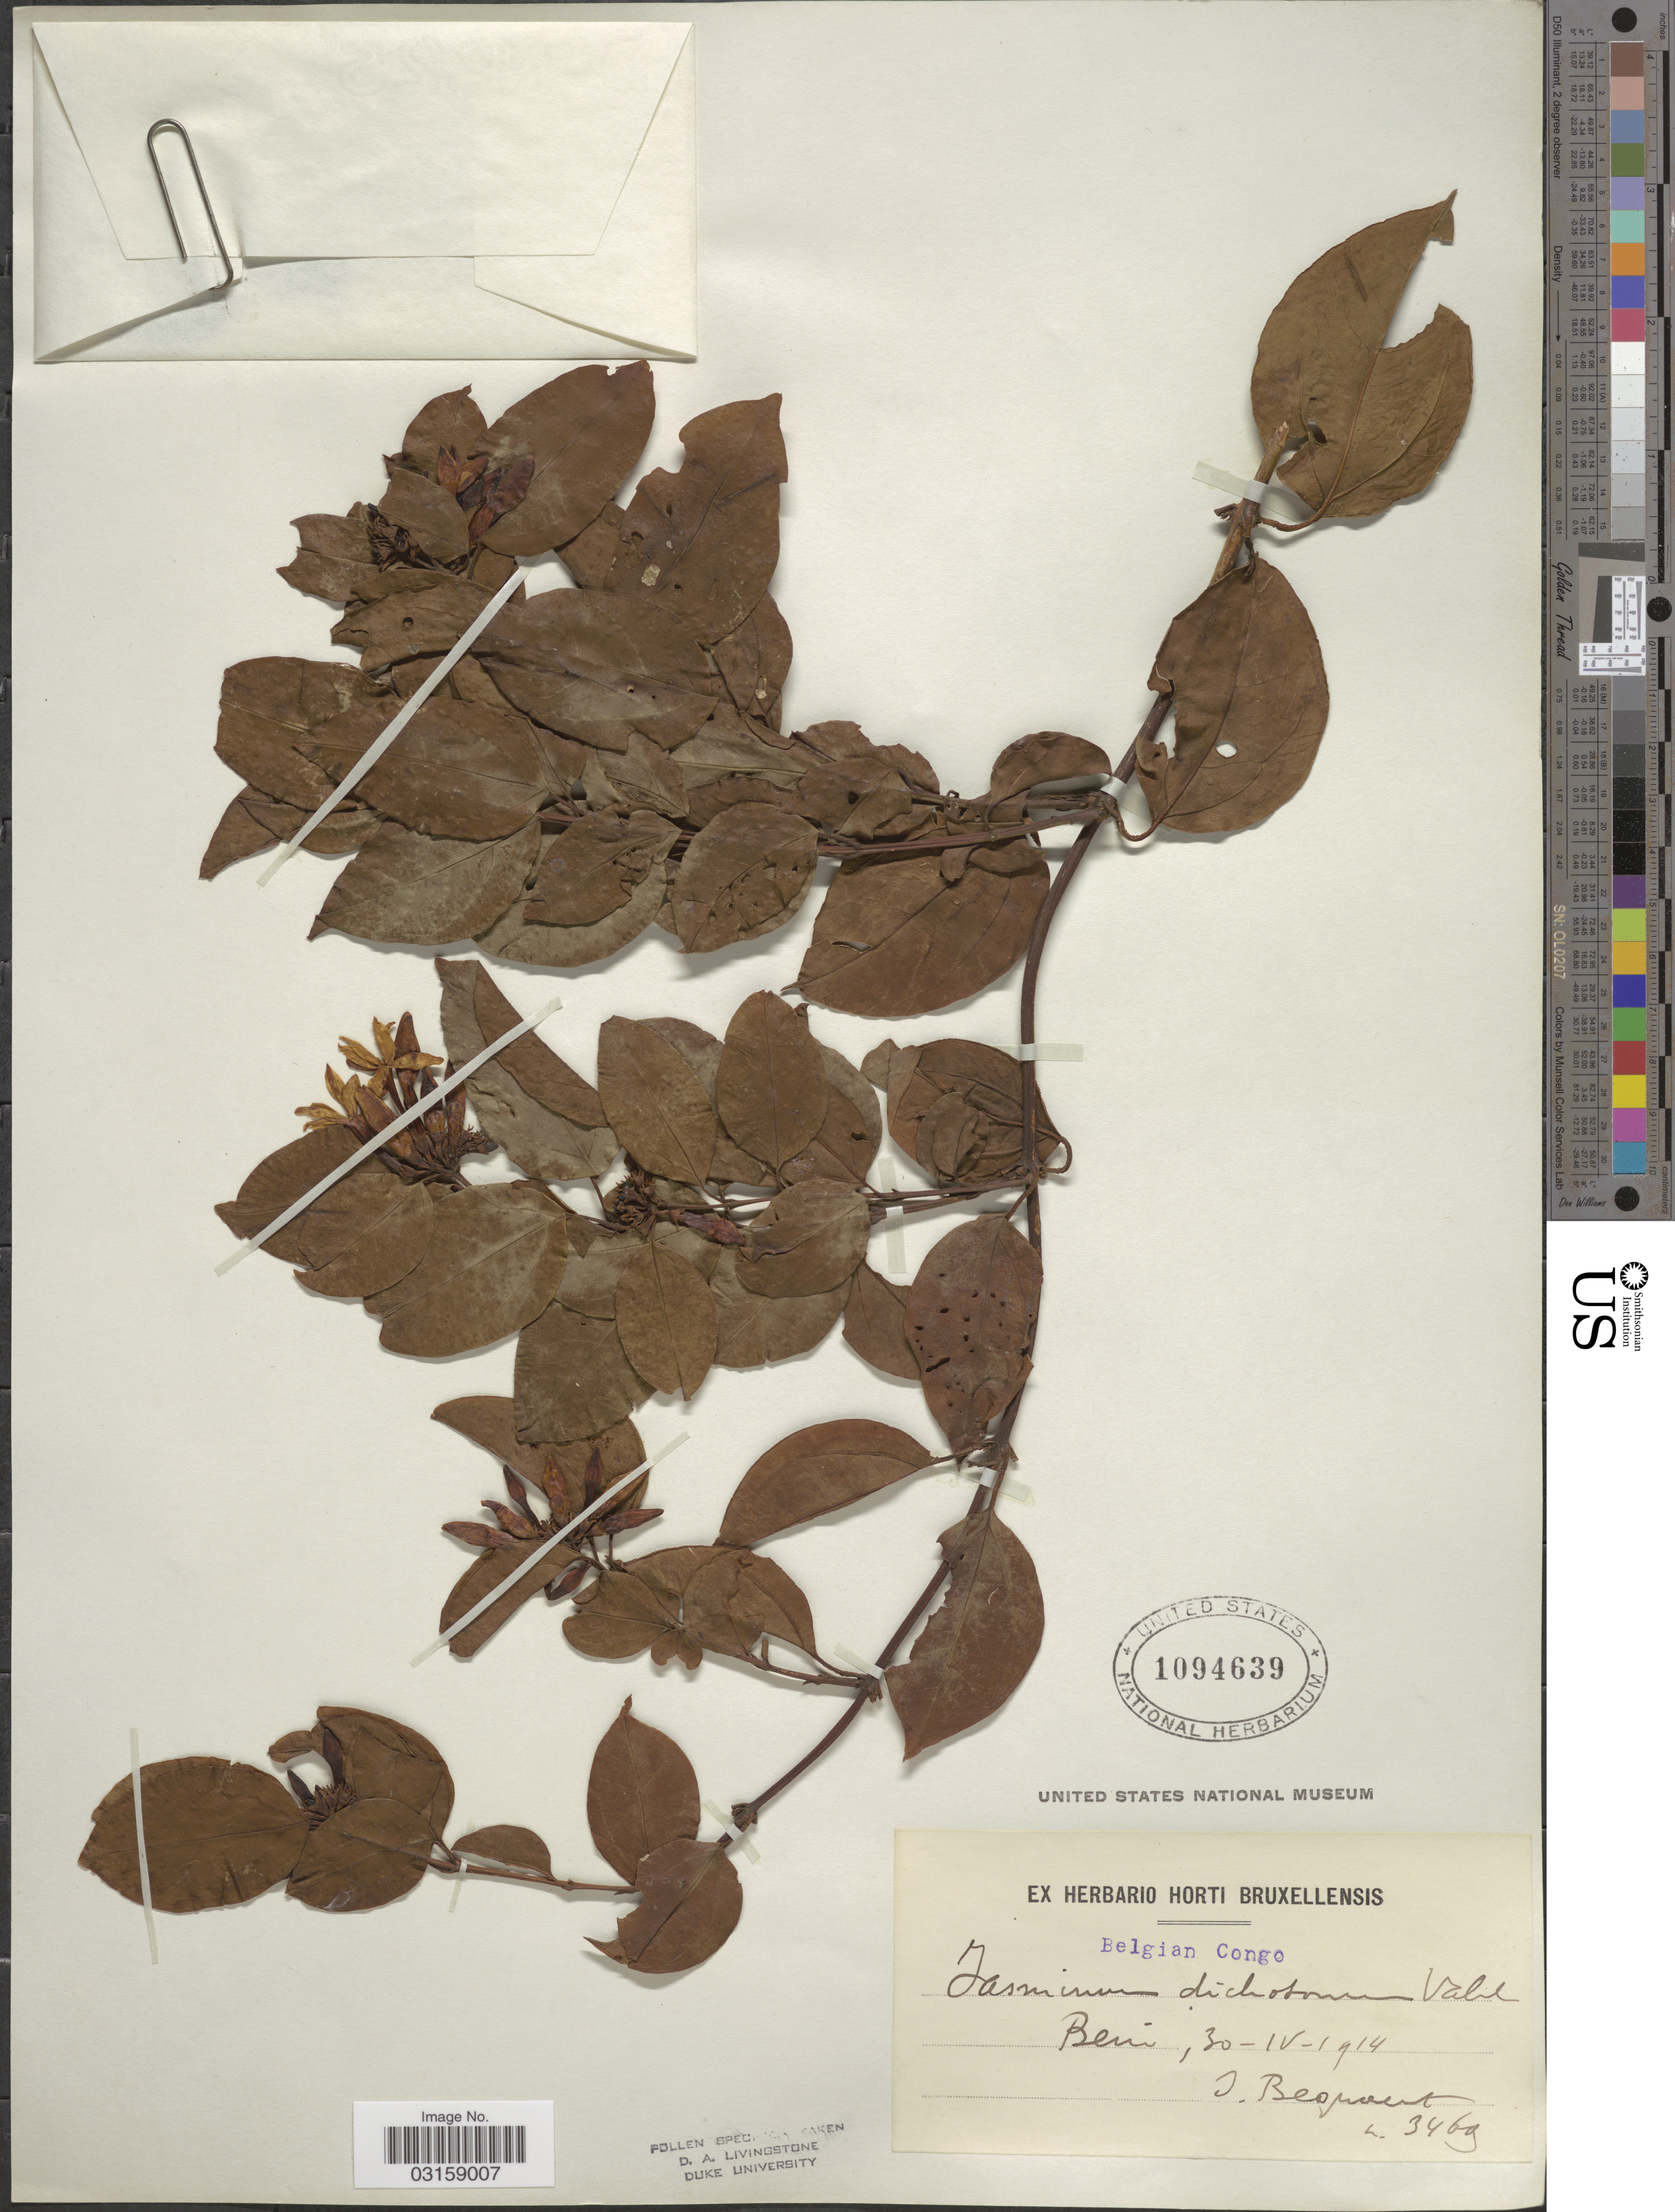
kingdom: Plantae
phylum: Tracheophyta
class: Magnoliopsida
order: Lamiales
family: Oleaceae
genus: Jasminum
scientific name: Jasminum dichotomum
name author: Vahl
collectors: J. Bequaert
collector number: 3469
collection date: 1914-04-30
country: Congo, Democratic Republic of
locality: Belgian Congo. Beni.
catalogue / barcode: US 1094639